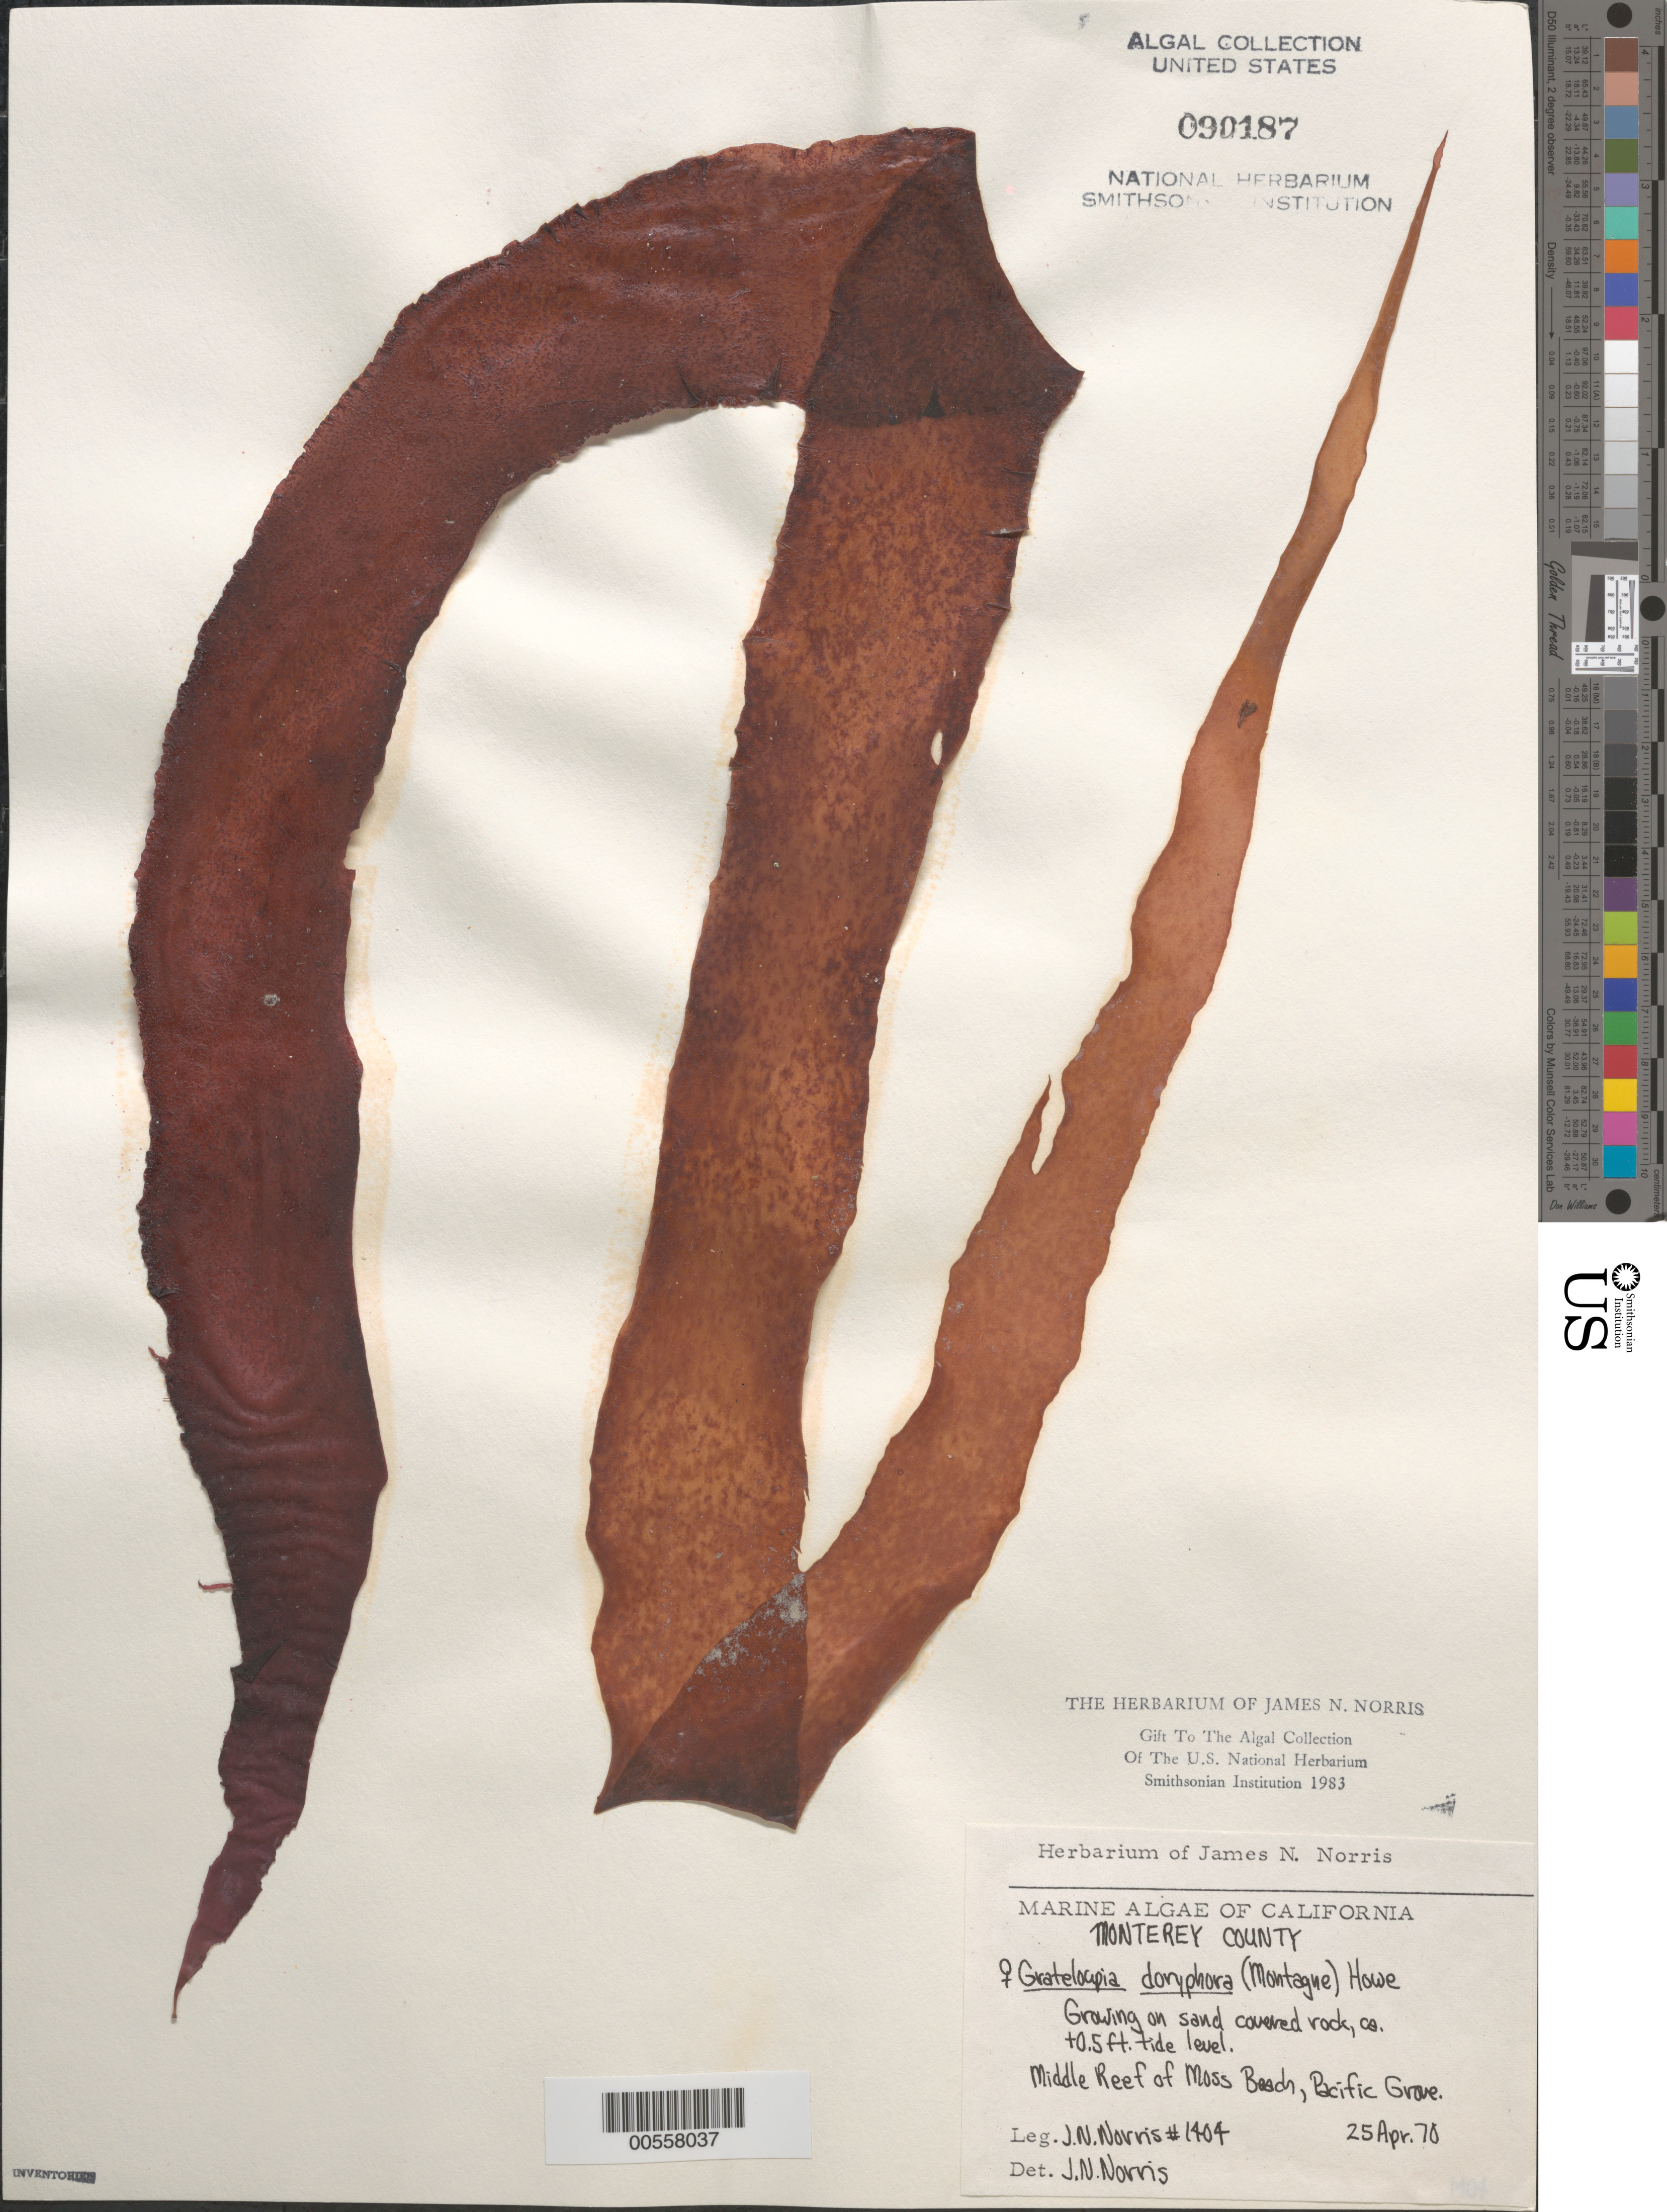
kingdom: Plantae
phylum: Rhodophyta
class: Florideophyceae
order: Halymeniales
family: Halymeniaceae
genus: Grateloupia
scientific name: Grateloupia doryphora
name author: (Mont.) Howe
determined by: Norris, James N.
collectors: J. N. Norris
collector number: JN-1404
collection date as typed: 25 Apr 1970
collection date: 1970-04-25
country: United States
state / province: California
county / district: Monterey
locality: Middle reef of Moss Beach, Pacific Grove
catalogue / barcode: US 90187